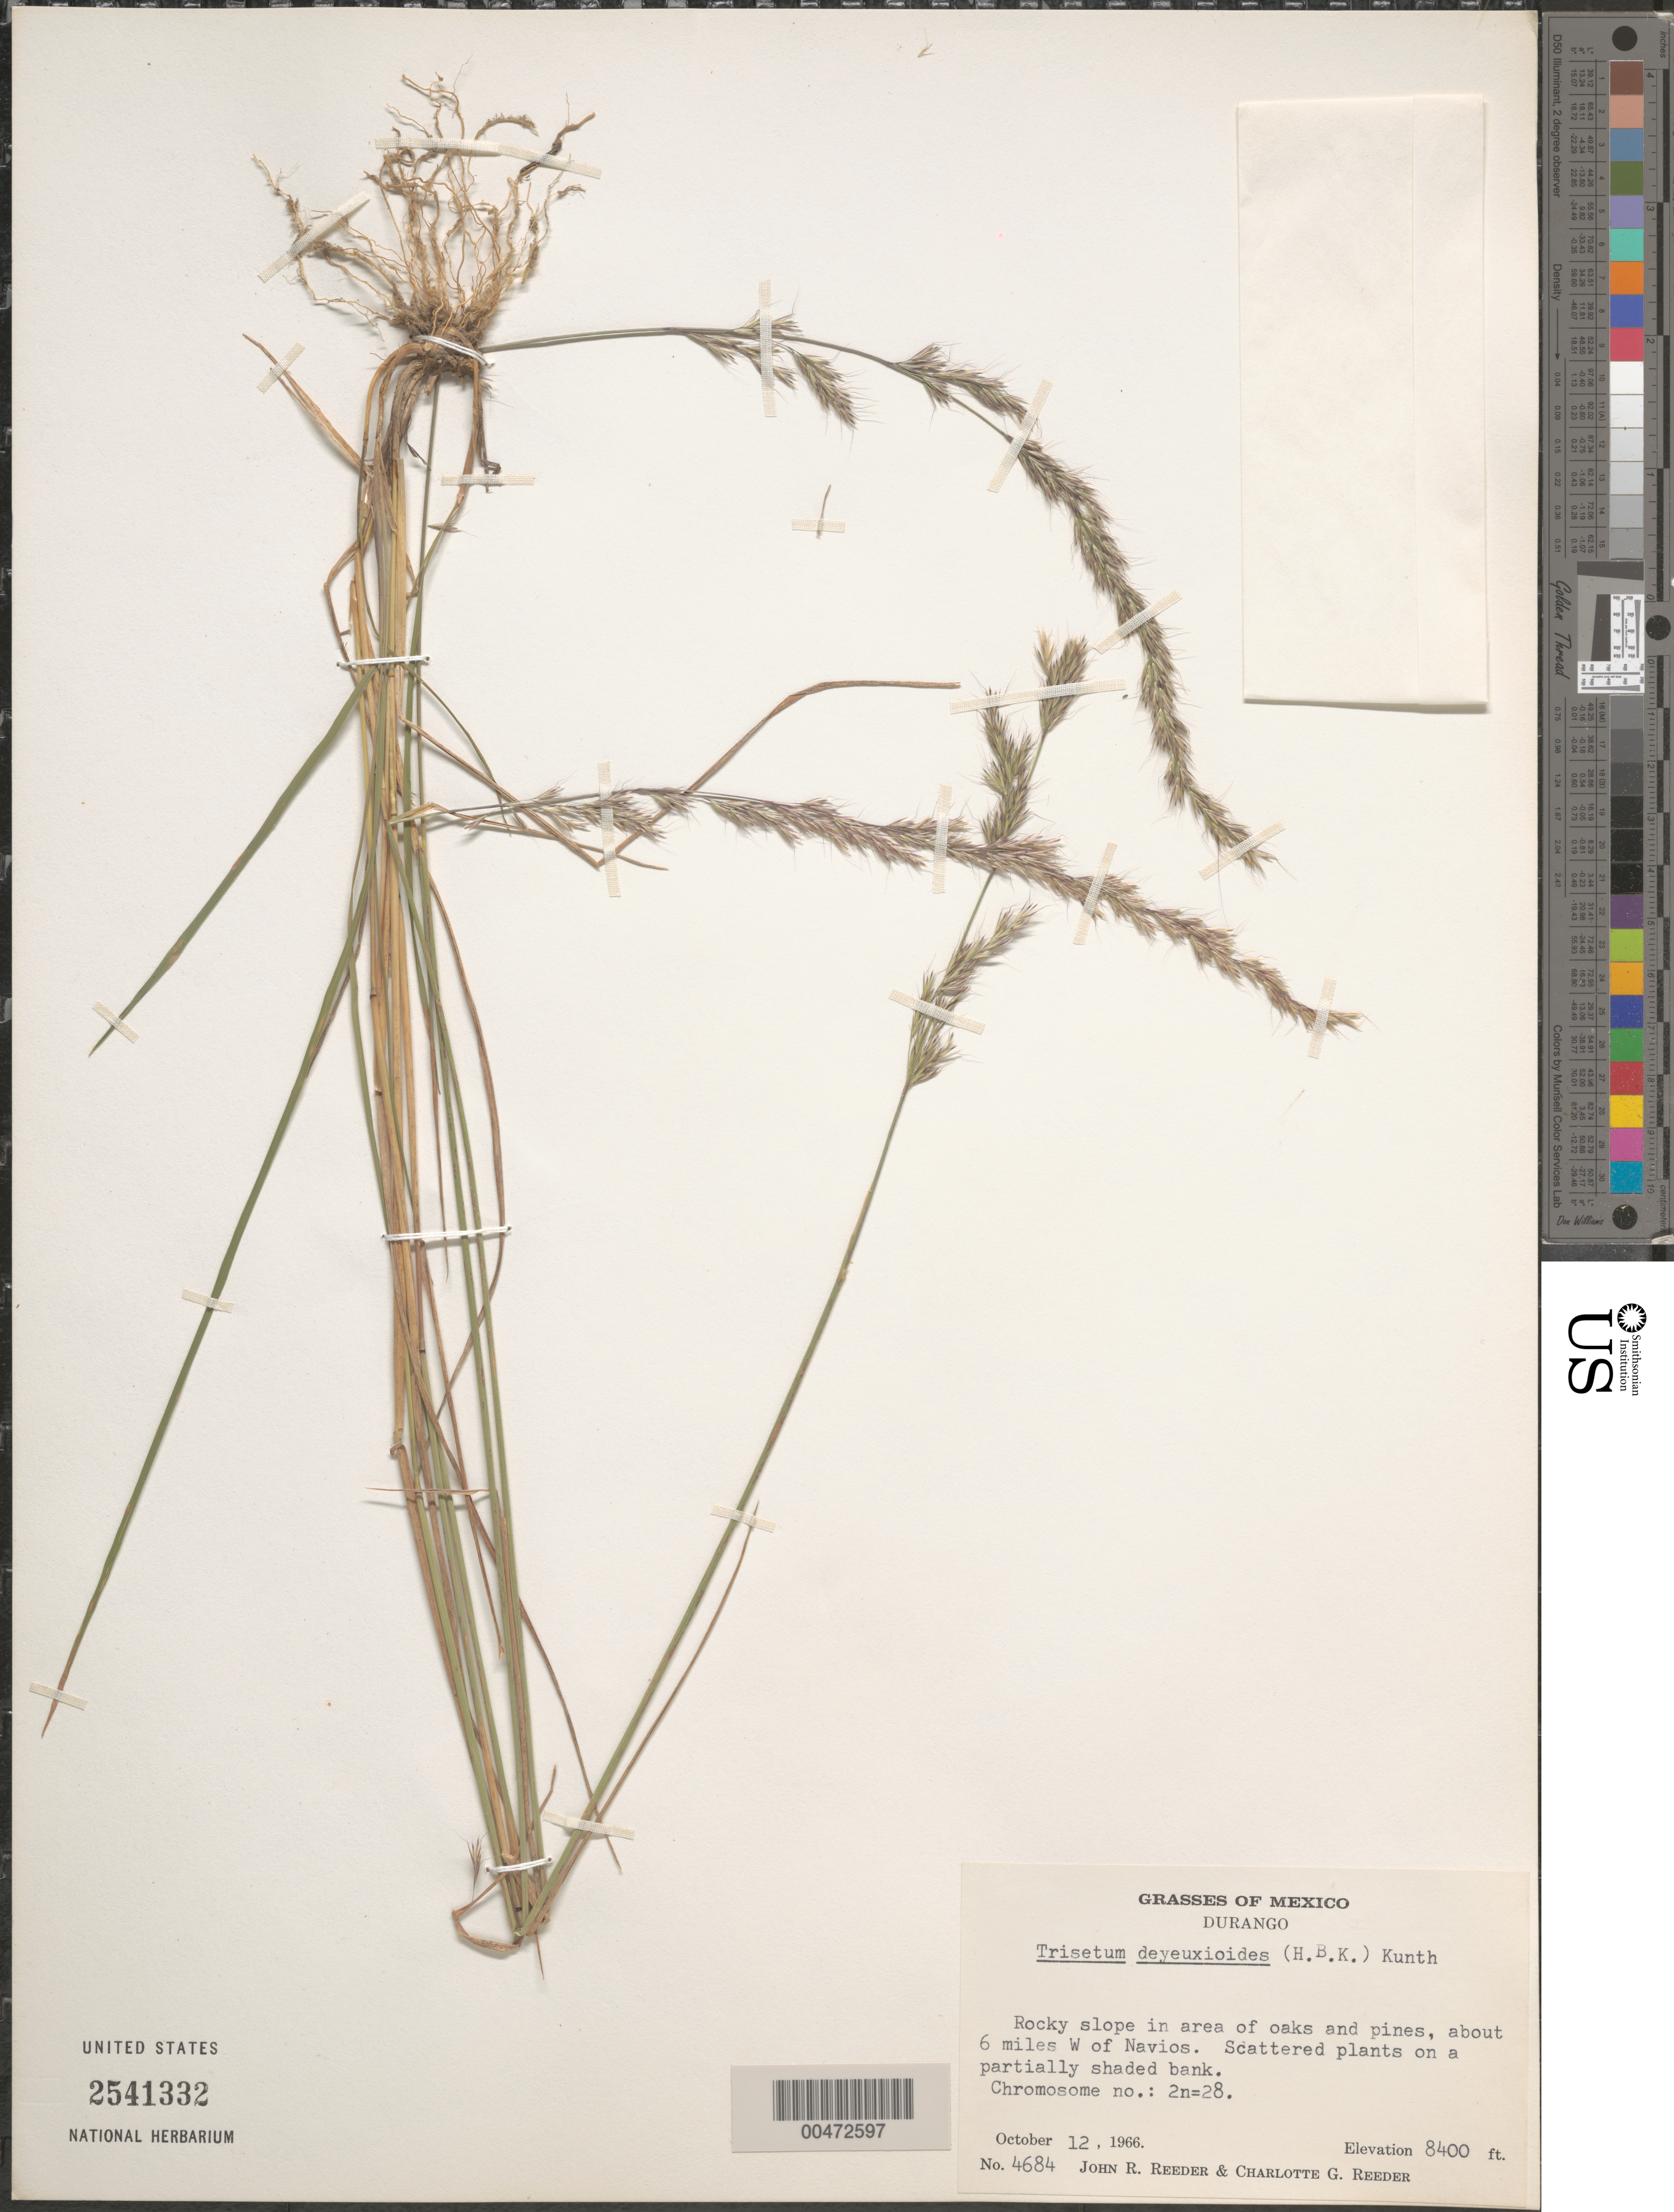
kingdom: Plantae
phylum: Tracheophyta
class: Liliopsida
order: Poales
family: Poaceae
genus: Trisetum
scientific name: Trisetum deyeuxioides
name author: (Kunth) Kunth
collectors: J. R. Reeder & C. G. Reeder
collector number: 4684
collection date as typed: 12 Oct 1966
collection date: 1966-10-12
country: Mexico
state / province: Durango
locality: About 6 mi W of Navios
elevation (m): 2560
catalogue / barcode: US 2541332